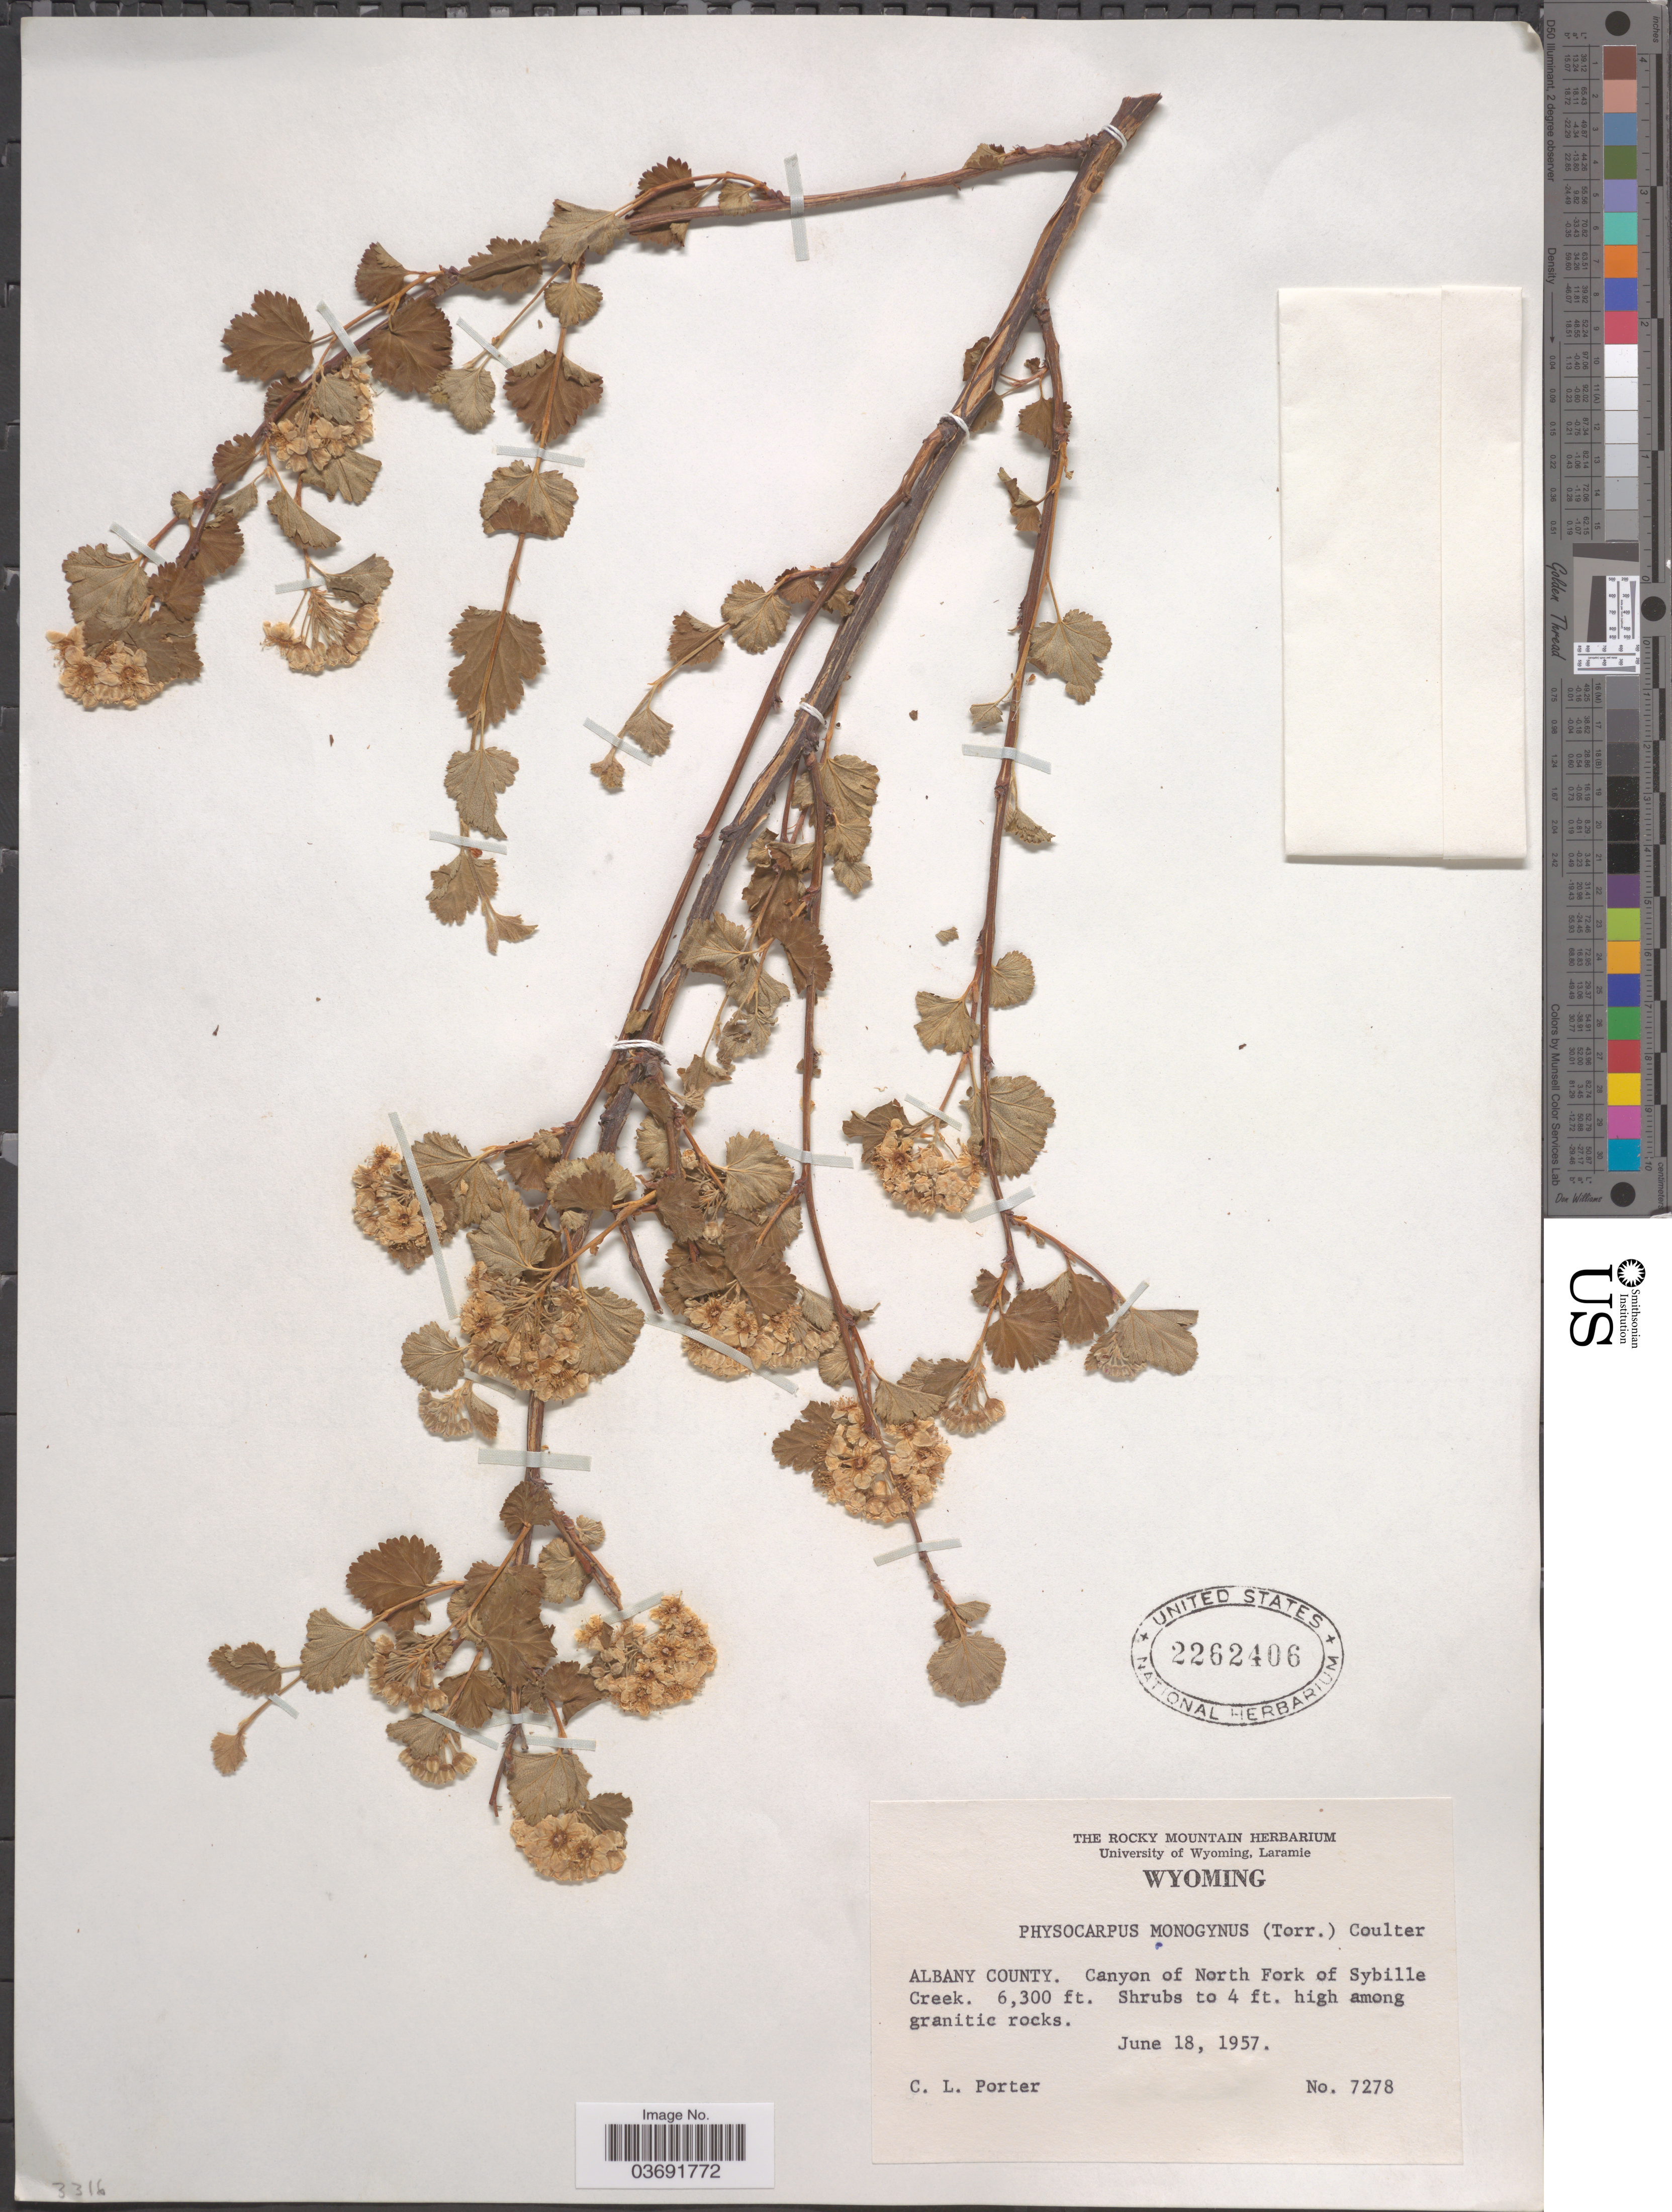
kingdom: Plantae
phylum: Tracheophyta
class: Magnoliopsida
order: Rosales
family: Rosaceae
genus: Physocarpus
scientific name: Physocarpus monogynus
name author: (Torr.) J.M. Coult.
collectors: C. L. Porter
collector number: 7278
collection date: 1957-06-18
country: United States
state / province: Wyoming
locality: Albany County. Canyon of North Fork of Sybille Creek.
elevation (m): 1920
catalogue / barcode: US 2262406